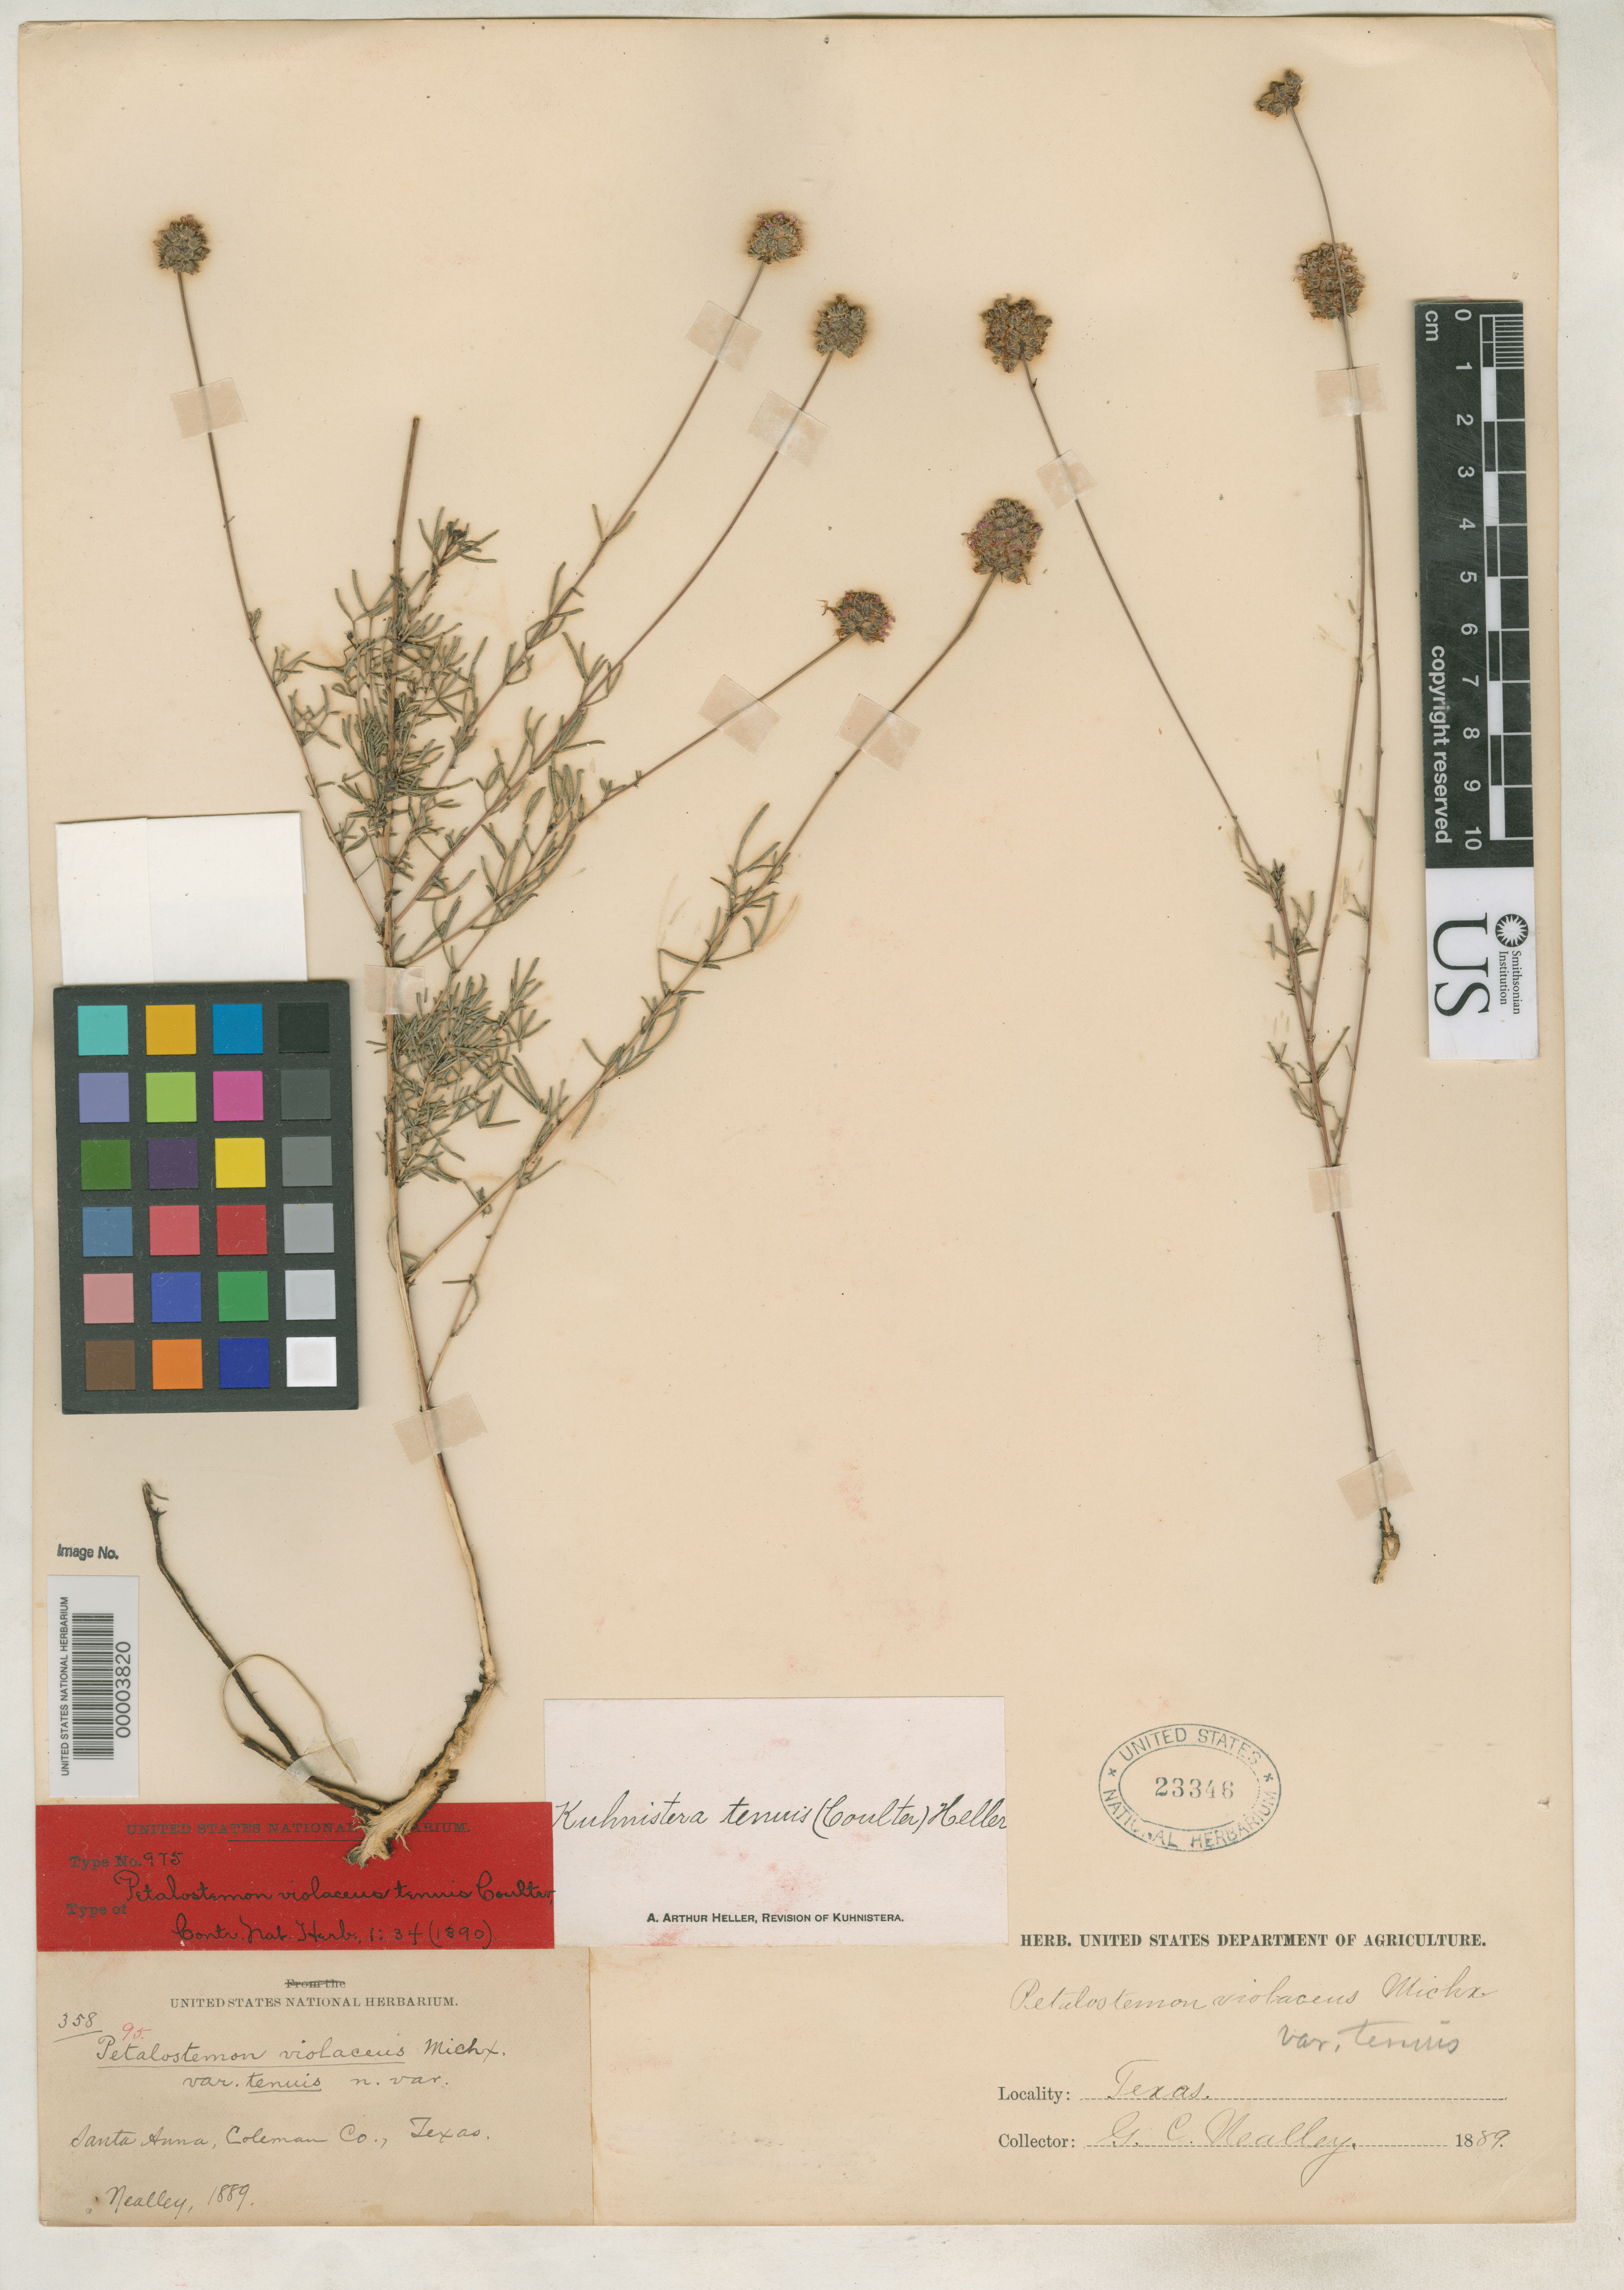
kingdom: Plantae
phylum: Tracheophyta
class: Magnoliopsida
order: Fabales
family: Fabaceae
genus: Petalostemon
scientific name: Petalostemon violaceus var. tenuis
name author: J.M. Coult.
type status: Type Collection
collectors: G. C. Nealley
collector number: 95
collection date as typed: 1889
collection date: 1889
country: United States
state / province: Texas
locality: Santa Anna.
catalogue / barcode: US 23346